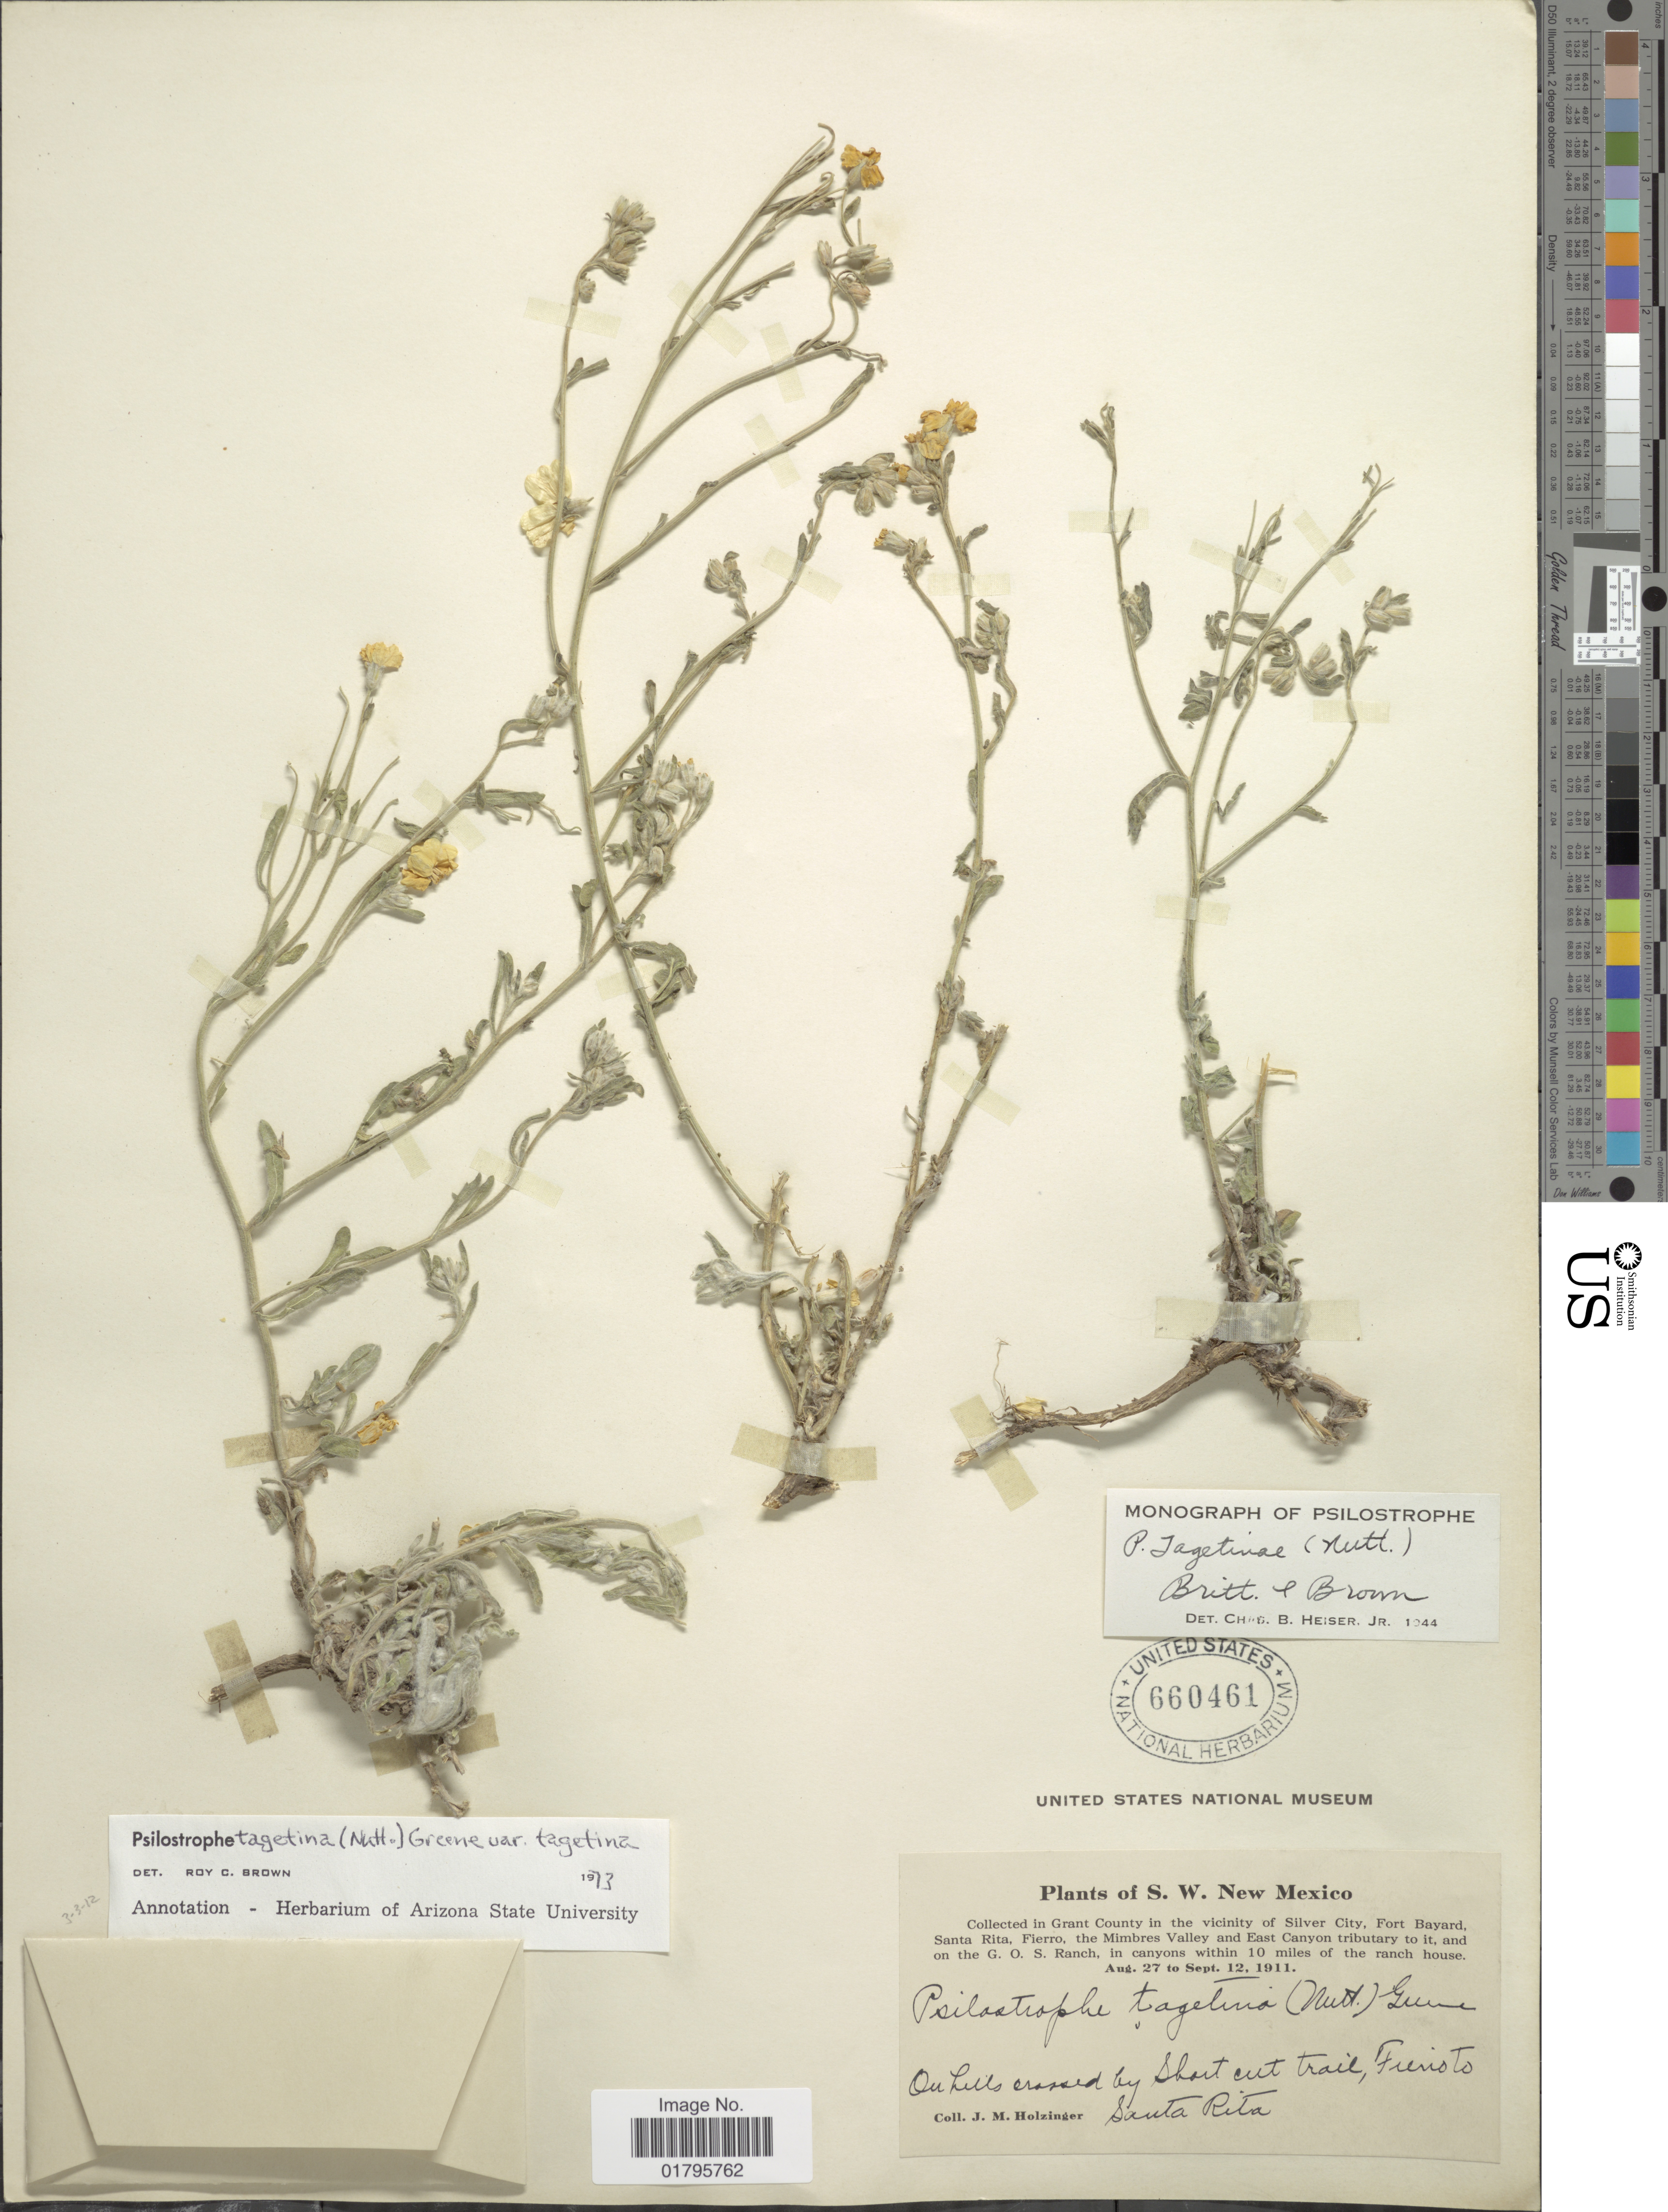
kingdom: Plantae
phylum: Tracheophyta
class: Magnoliopsida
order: Asterales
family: Asteraceae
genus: Psilostrophe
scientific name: Psilostrophe tagetina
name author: (Nutt.) Greene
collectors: J. M. Holzinger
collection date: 1911-08-27/1911-09-12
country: United States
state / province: New Mexico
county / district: Grant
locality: On hills erased by short cut trail, Fierro to Santa Rita, Grant County (in the vicinity of Silver City, Fort Bayard, Santa Rita, Fierro, the Mimbres Valley and East Canyon tributary to it, and on the G. O. S. Ranch, in canyons within 10 miles of the ranch house), S.W. New Mexico.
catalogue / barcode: US 660461